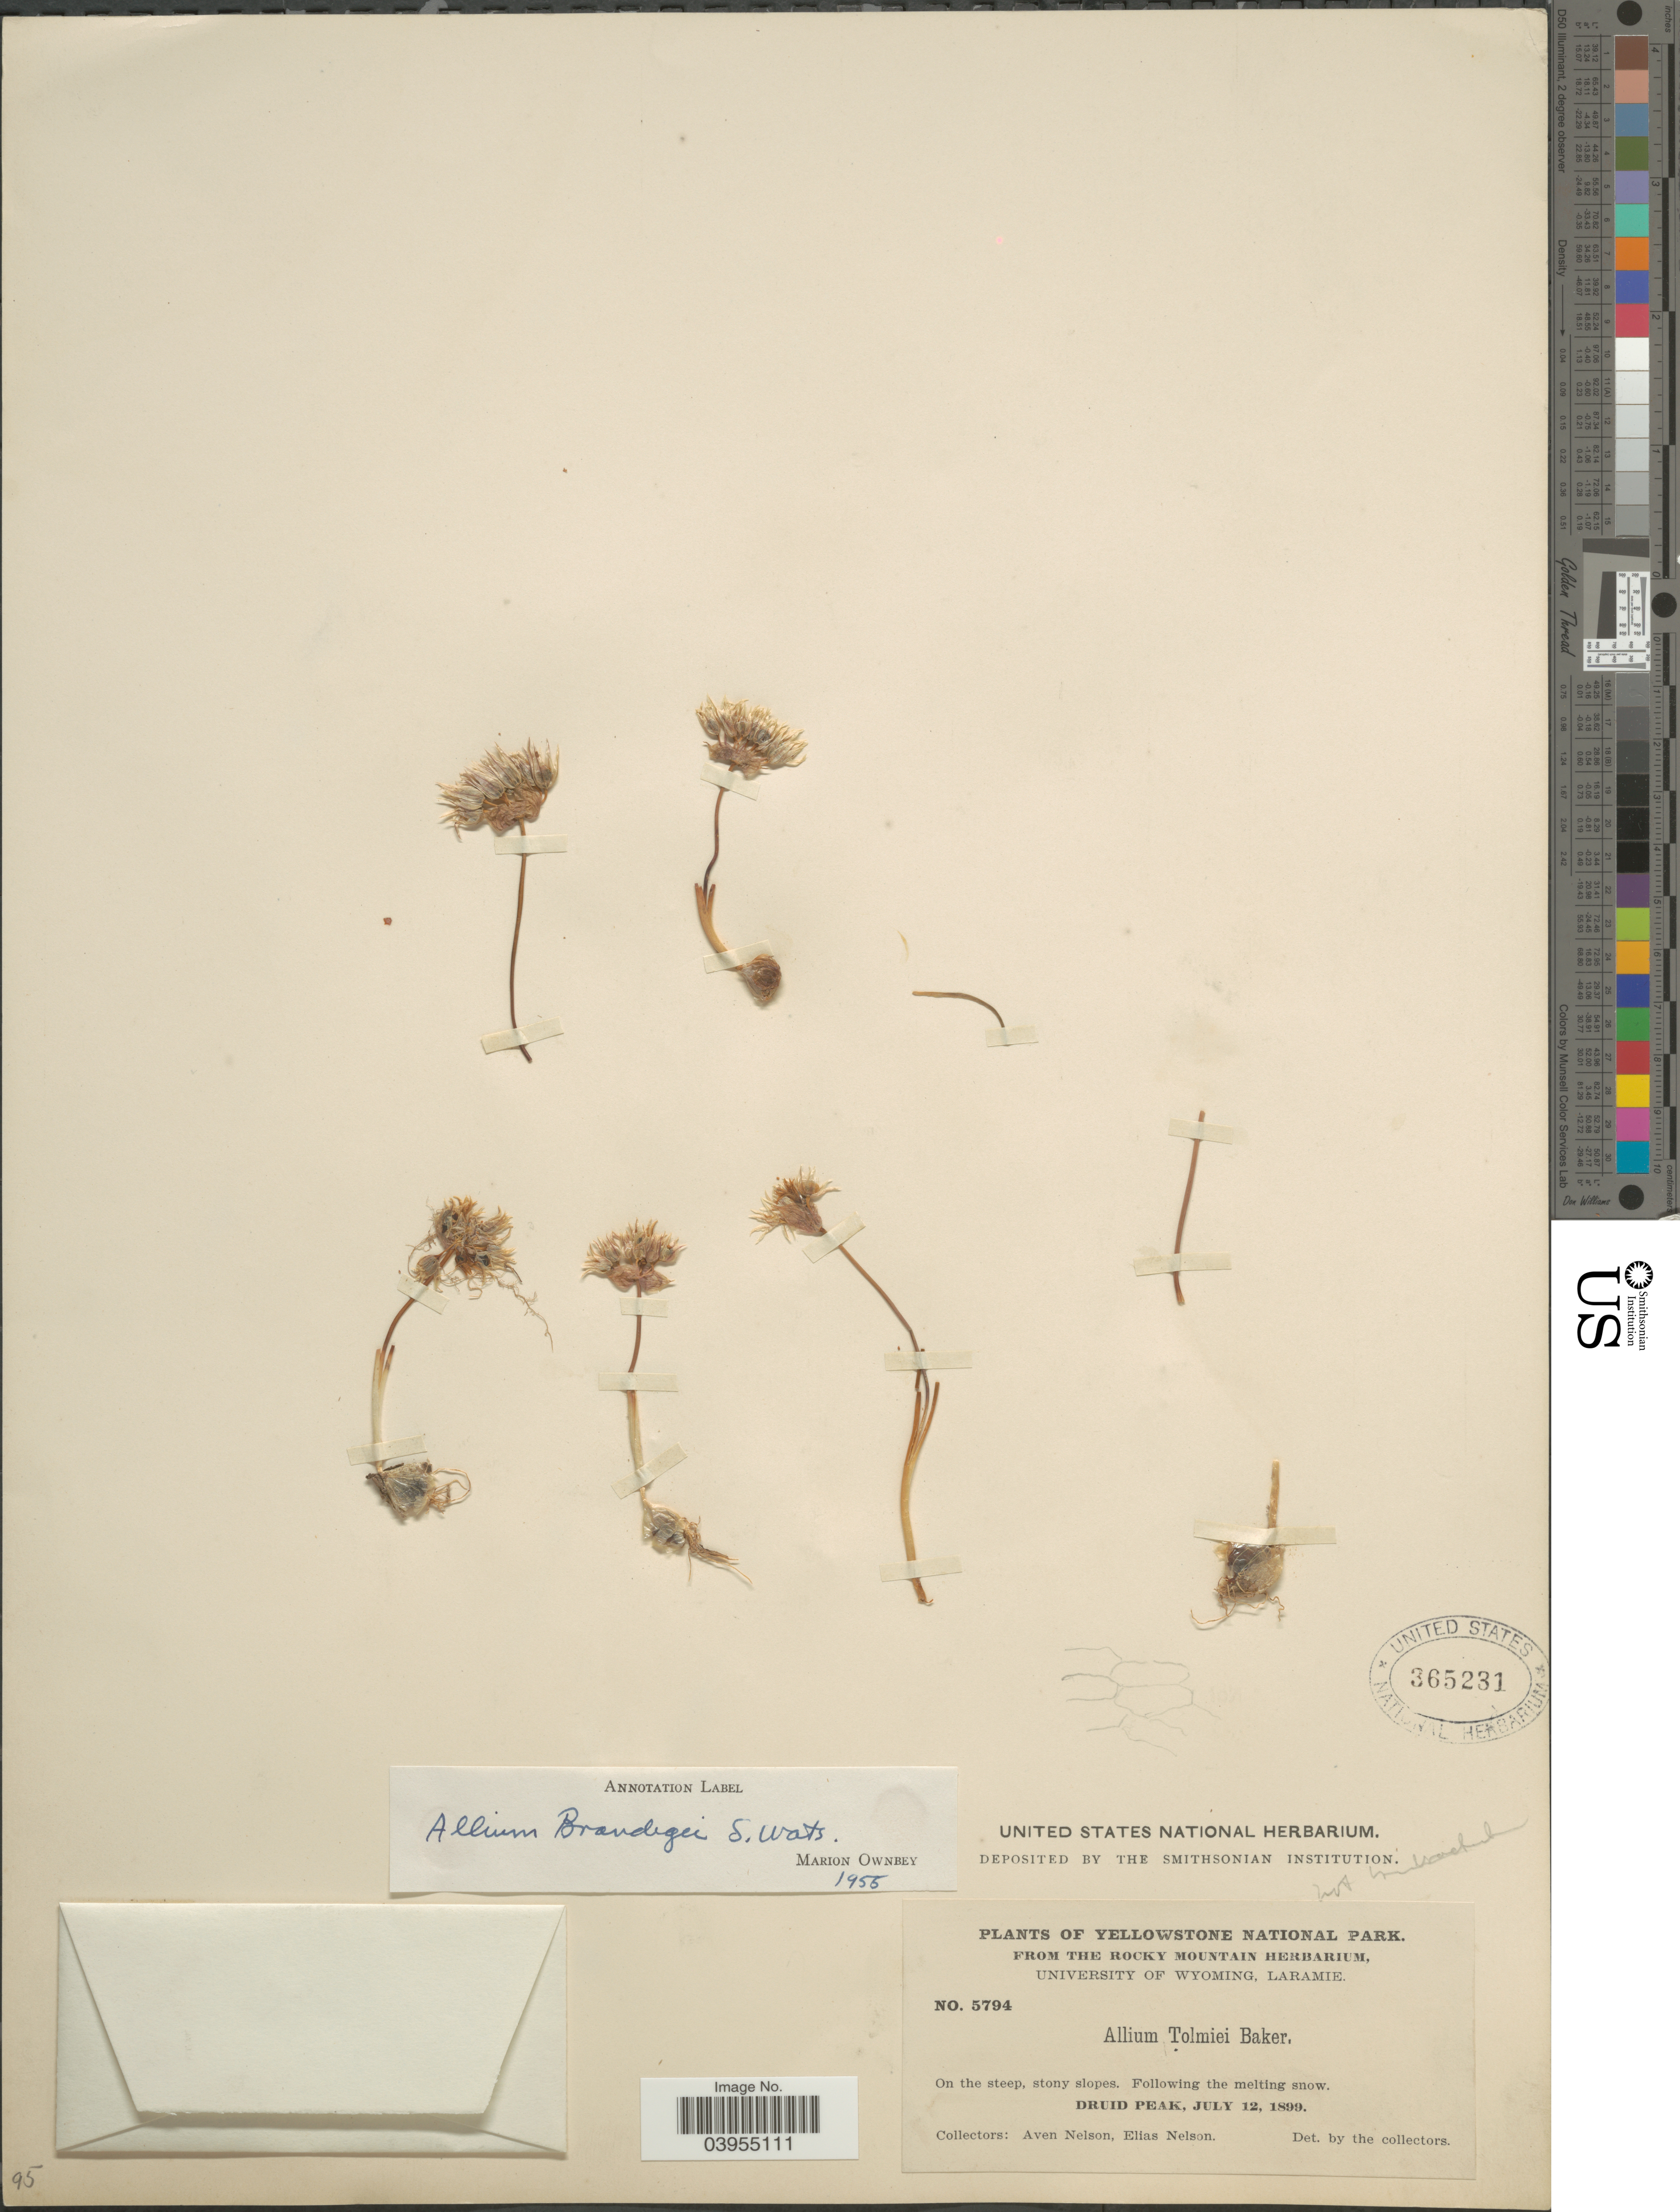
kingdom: Plantae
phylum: Tracheophyta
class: Liliopsida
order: Asparagales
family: Amaryllidaceae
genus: Allium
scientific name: Allium brandegeei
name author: S. Watson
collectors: A. Nelson & E. Nelson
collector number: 5794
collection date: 1899-07-12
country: United States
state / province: Wyoming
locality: Yellowstone National Park. Druid Peak.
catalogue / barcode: US 365231